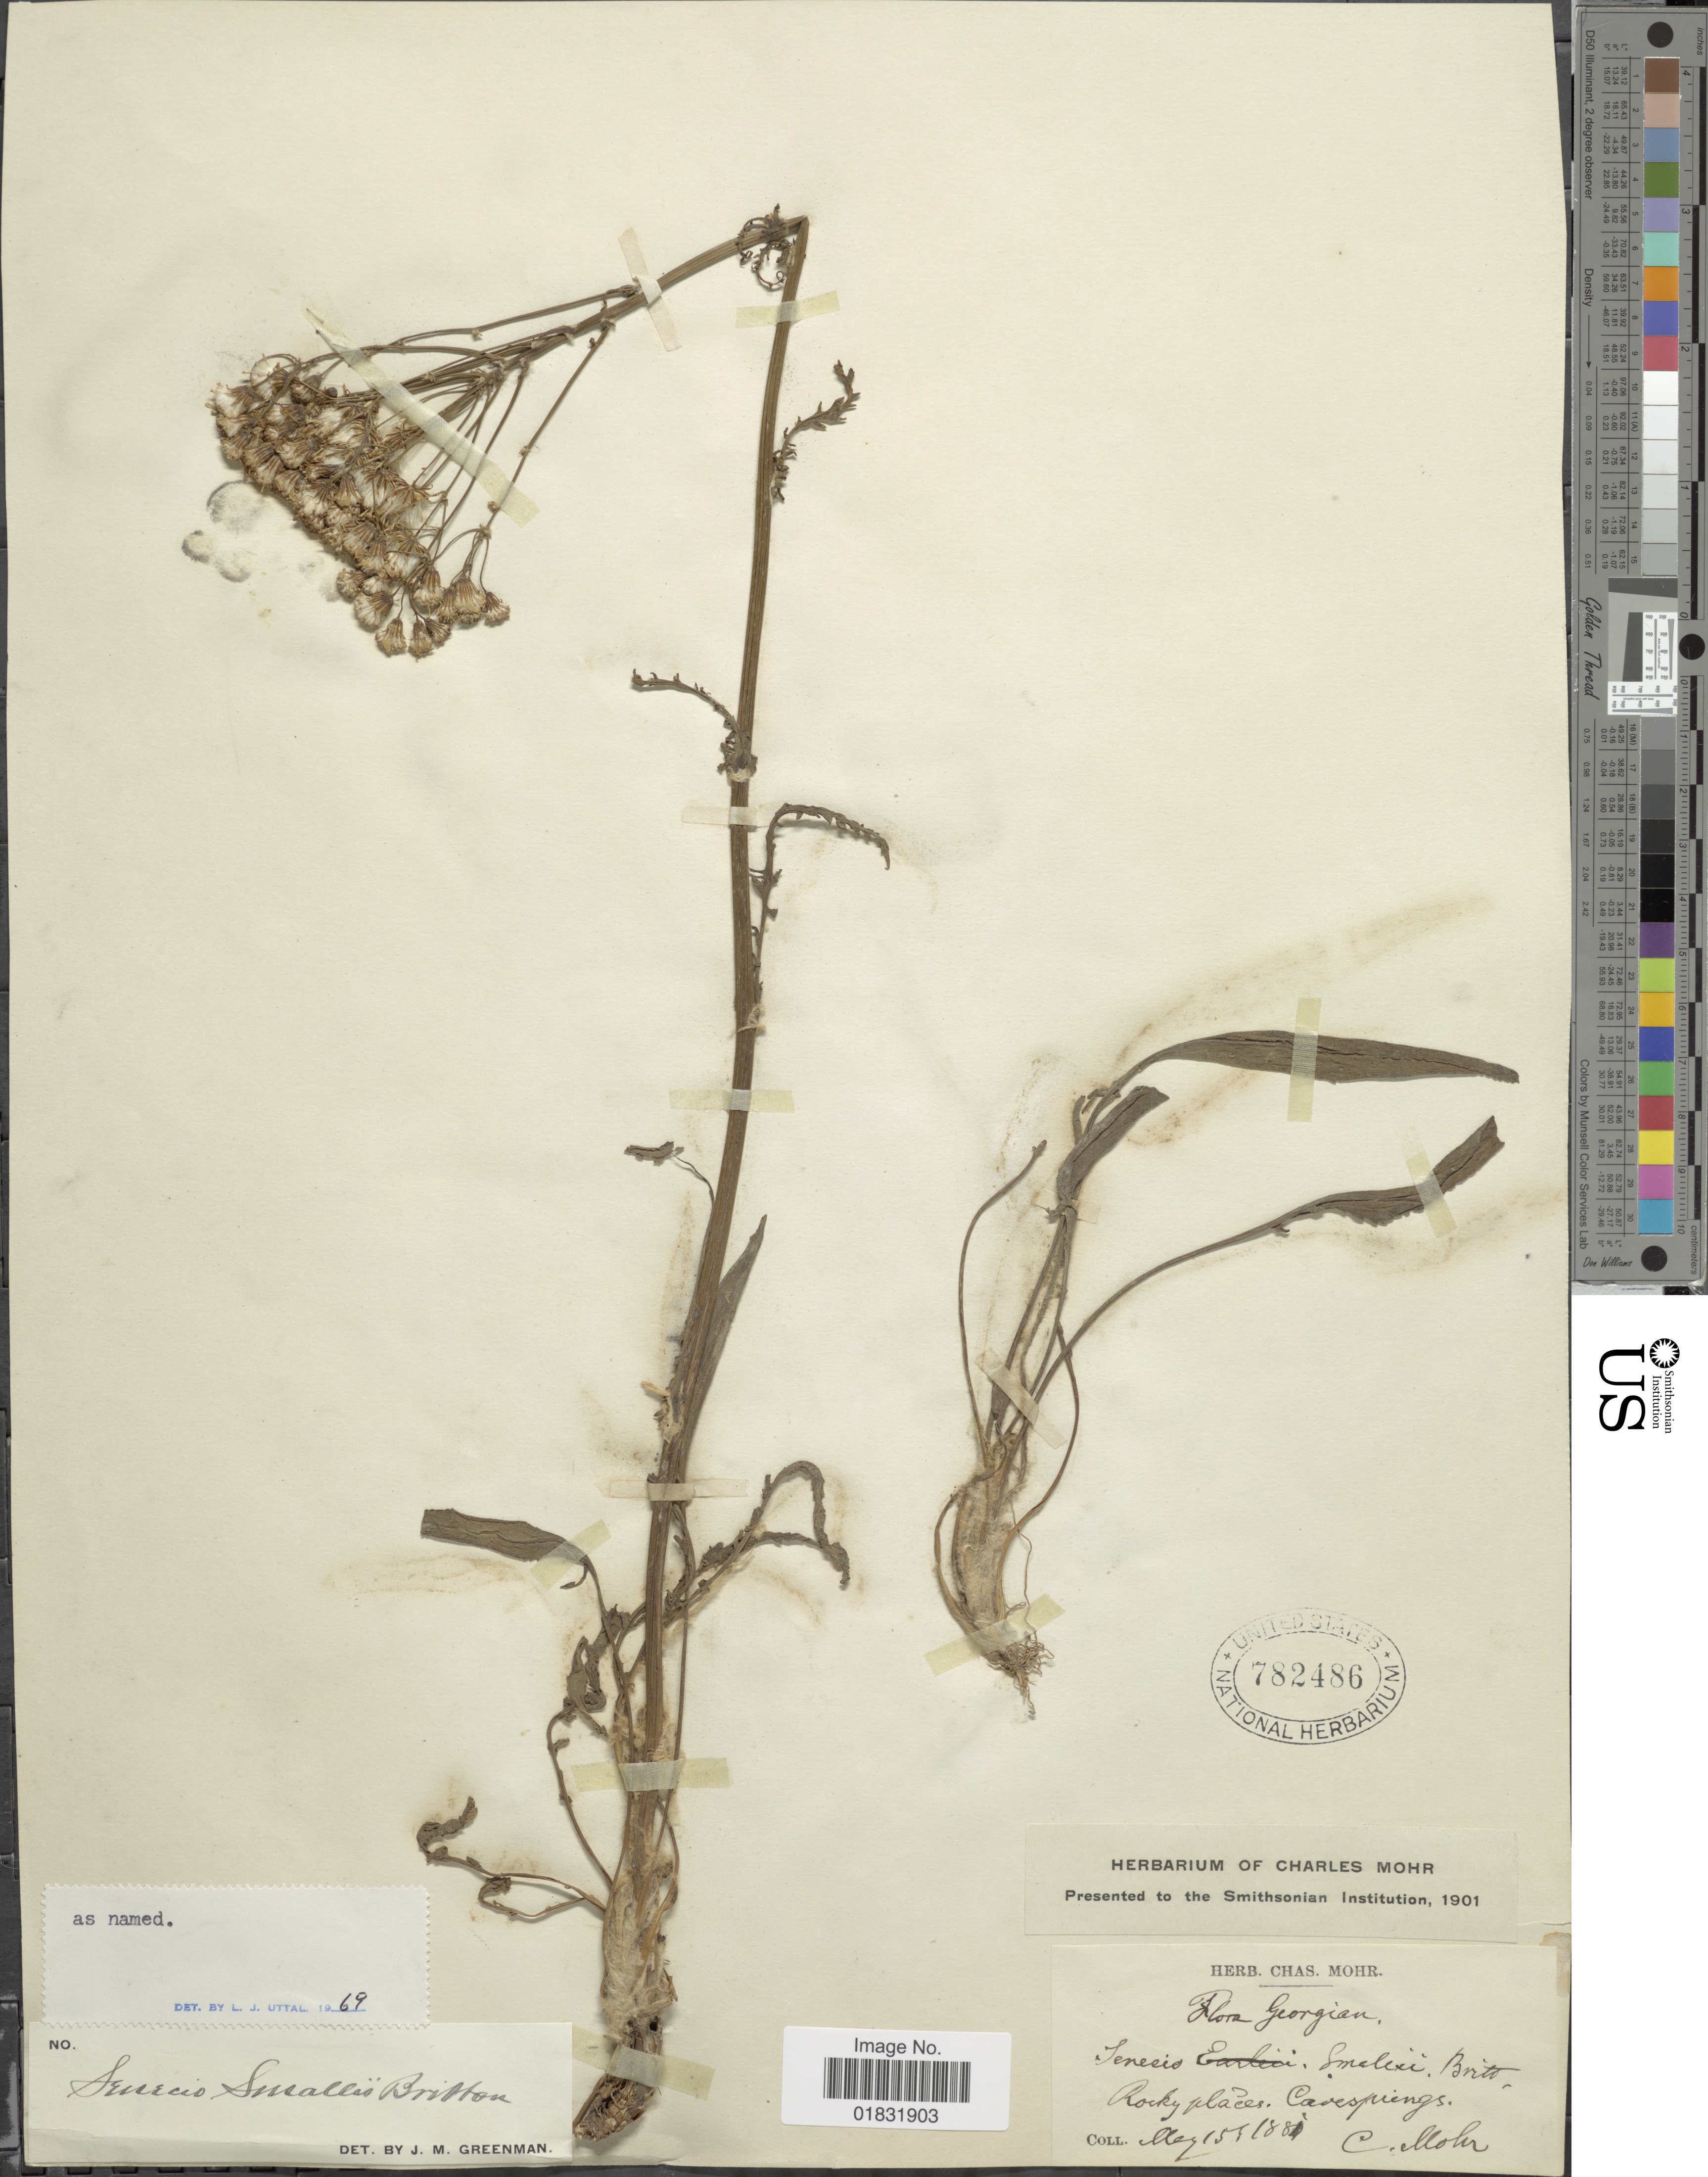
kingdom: Plantae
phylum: Tracheophyta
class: Magnoliopsida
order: Asterales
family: Asteraceae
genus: Packera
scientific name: Packera smallii Britton comb ined.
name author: Britton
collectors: C. T. Mohr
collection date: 1881-05-15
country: United States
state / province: Georgia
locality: Rocky places, Cavesprings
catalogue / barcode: US 782486